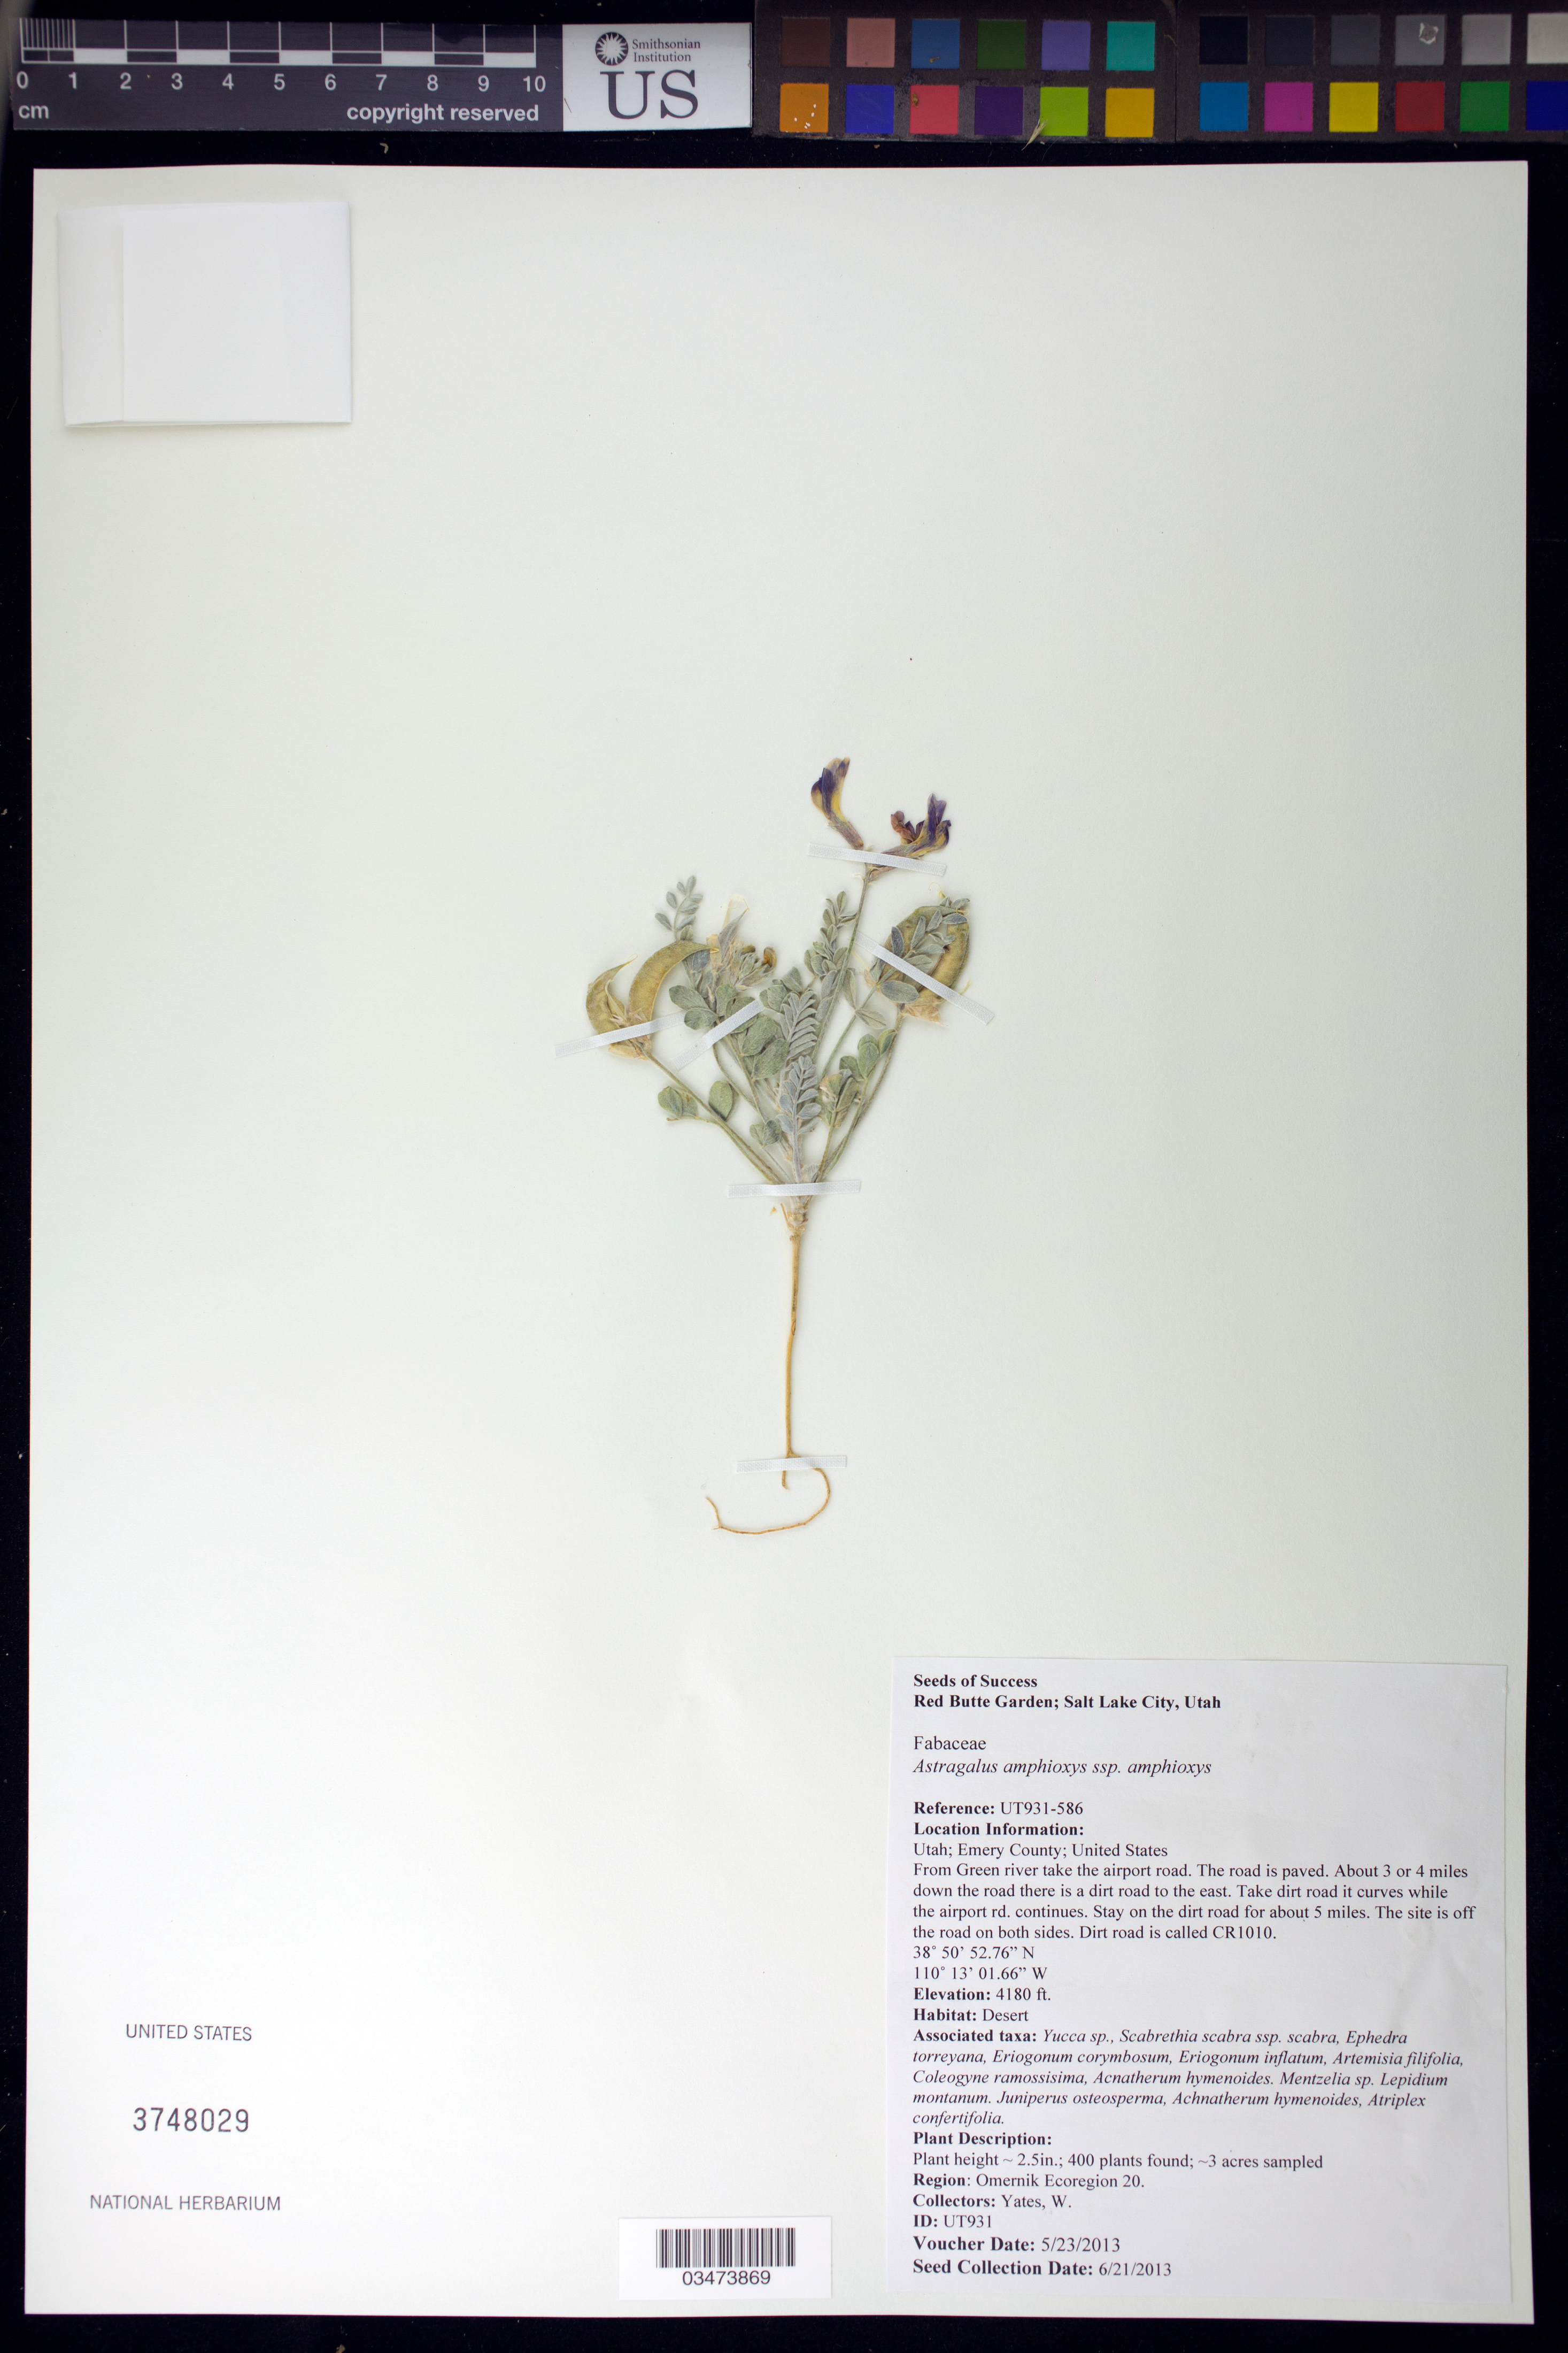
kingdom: Plantae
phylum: Tracheophyta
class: Magnoliopsida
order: Fabales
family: Fabaceae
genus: Astragalus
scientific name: Astragalus amphioxys subsp. amphioxys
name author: A. Gray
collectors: W. Yates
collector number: UT931-586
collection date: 2013-05-23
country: United States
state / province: Utah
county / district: Emery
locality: From Green river 3-4 miles on airport road, turn East onto dirt road for about 5 miles.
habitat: Desert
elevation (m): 1274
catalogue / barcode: US 3748029